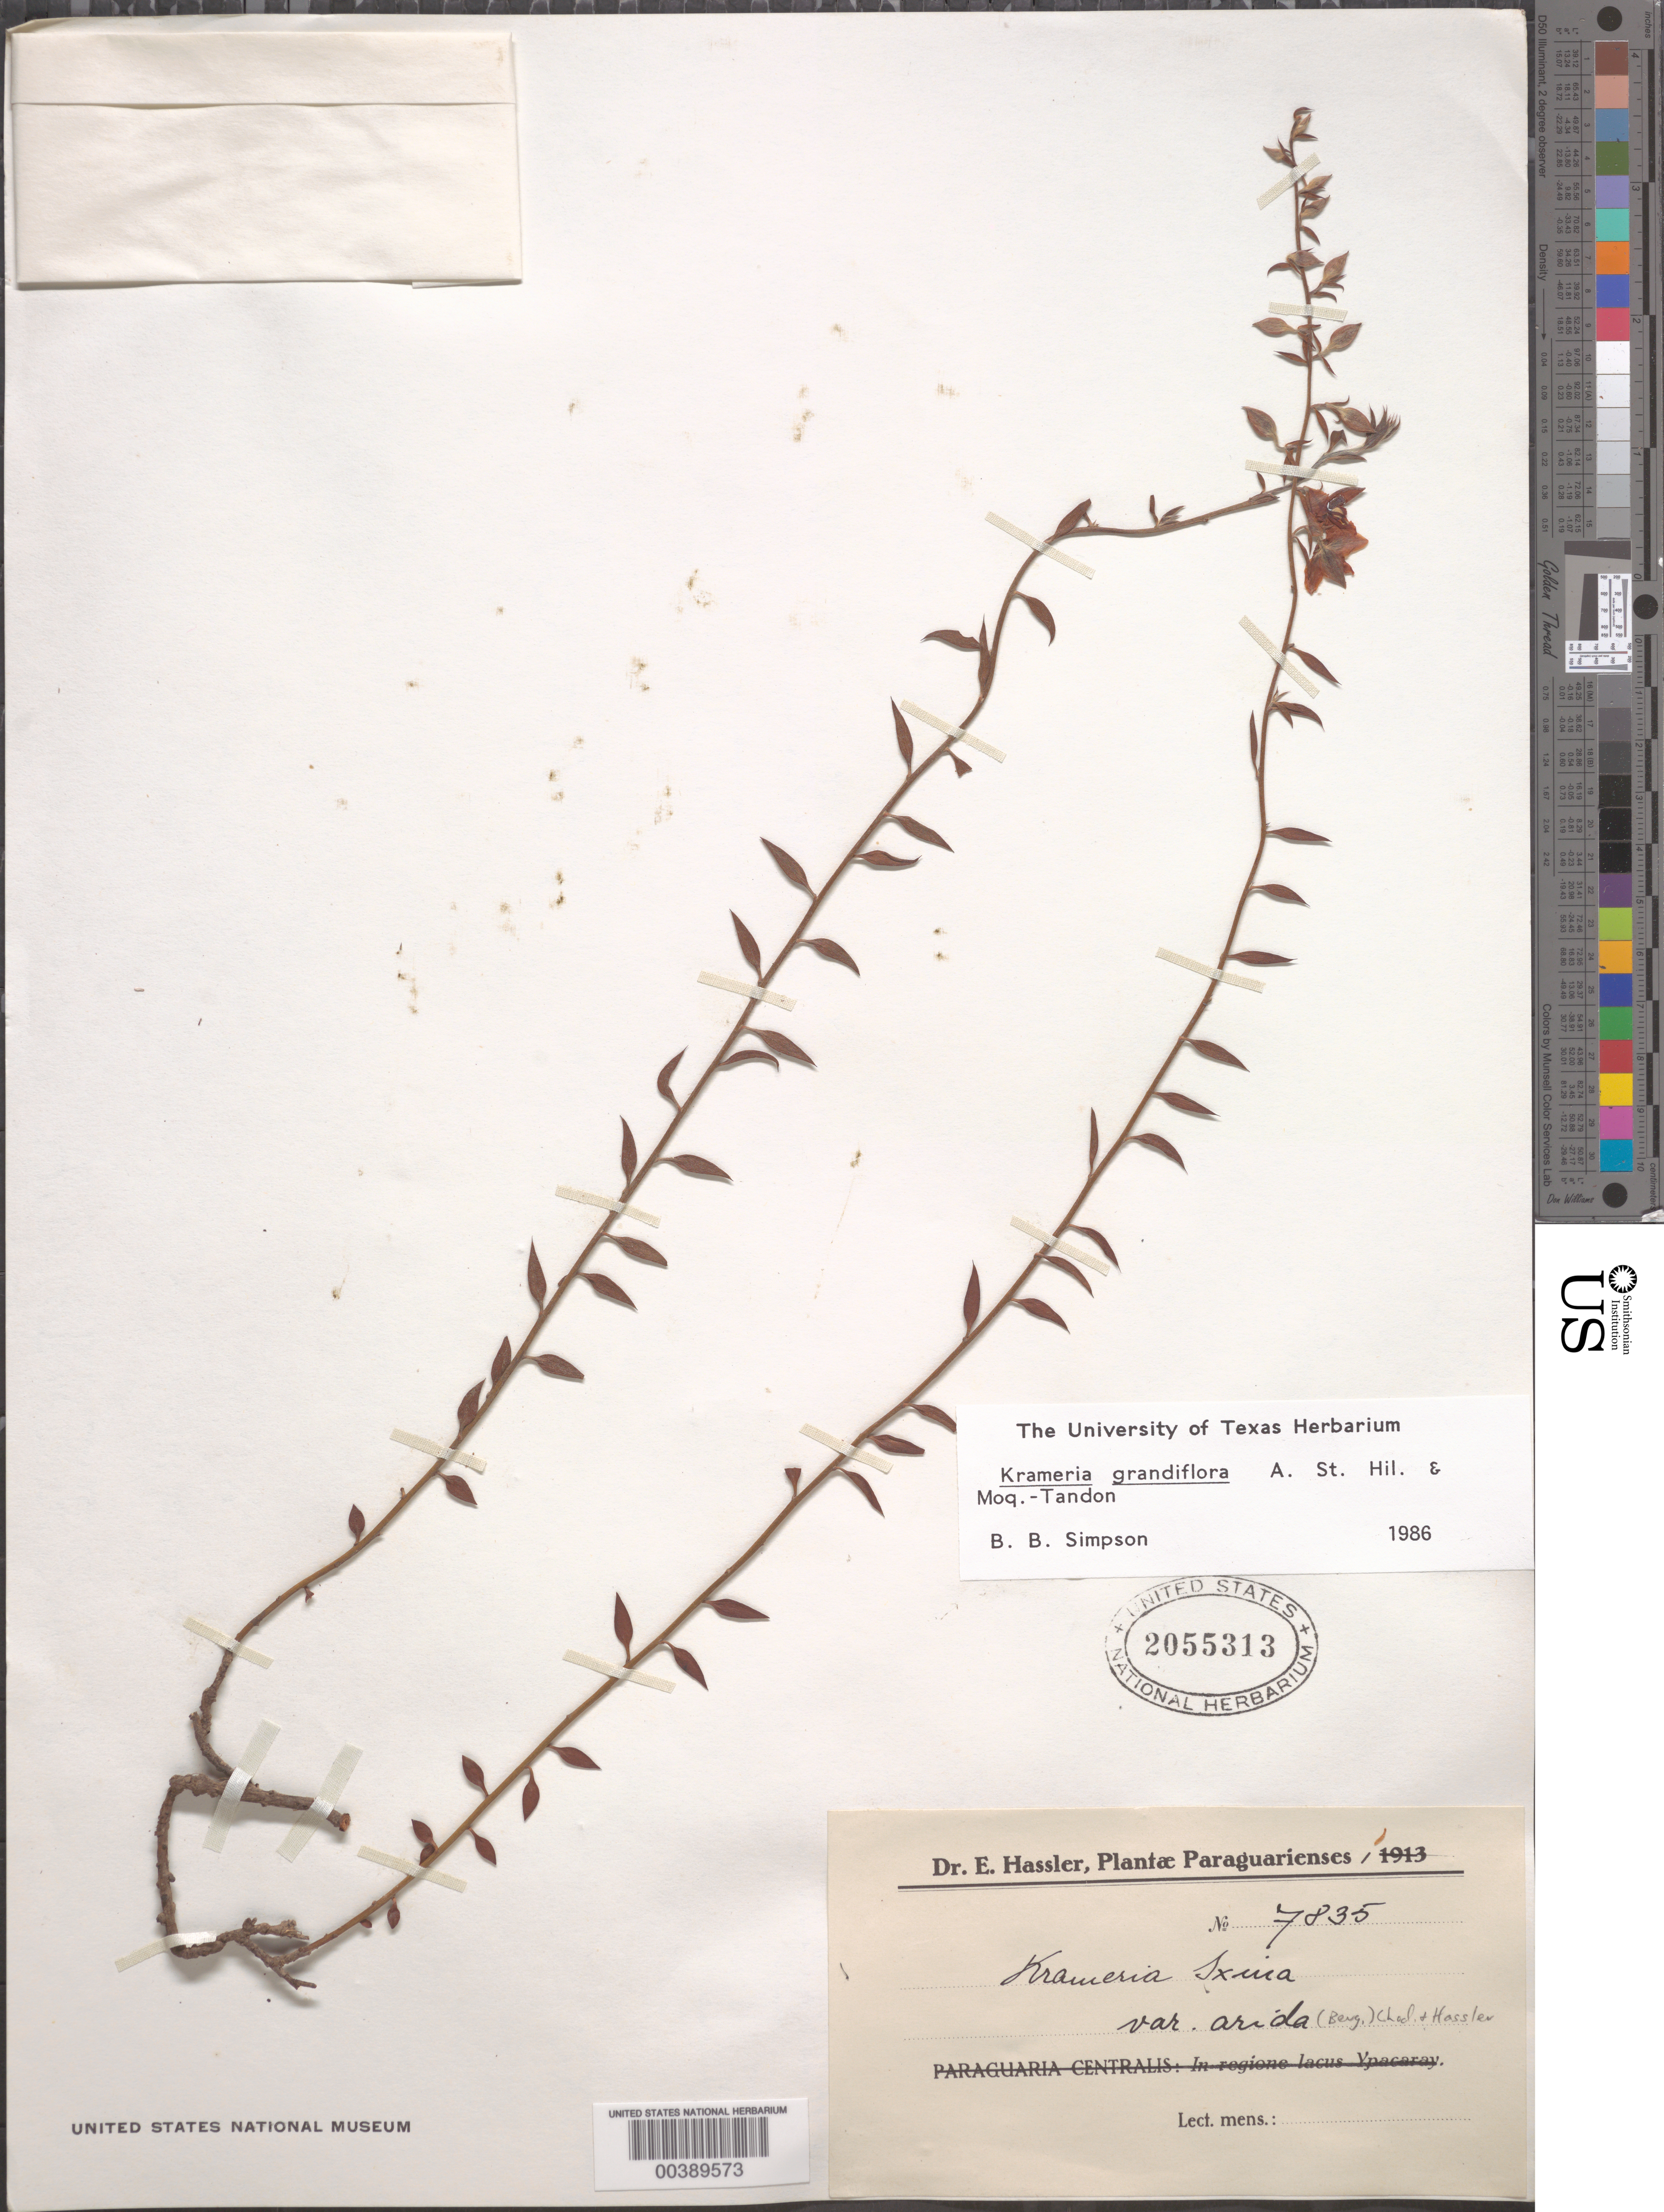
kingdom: Plantae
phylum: Tracheophyta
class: Magnoliopsida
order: Zygophyllales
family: Krameriaceae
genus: Krameria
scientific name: Krameria grandiflora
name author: A. Nelson & Moq.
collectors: E. Hassler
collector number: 7835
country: Paraguay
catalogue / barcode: US 2055313